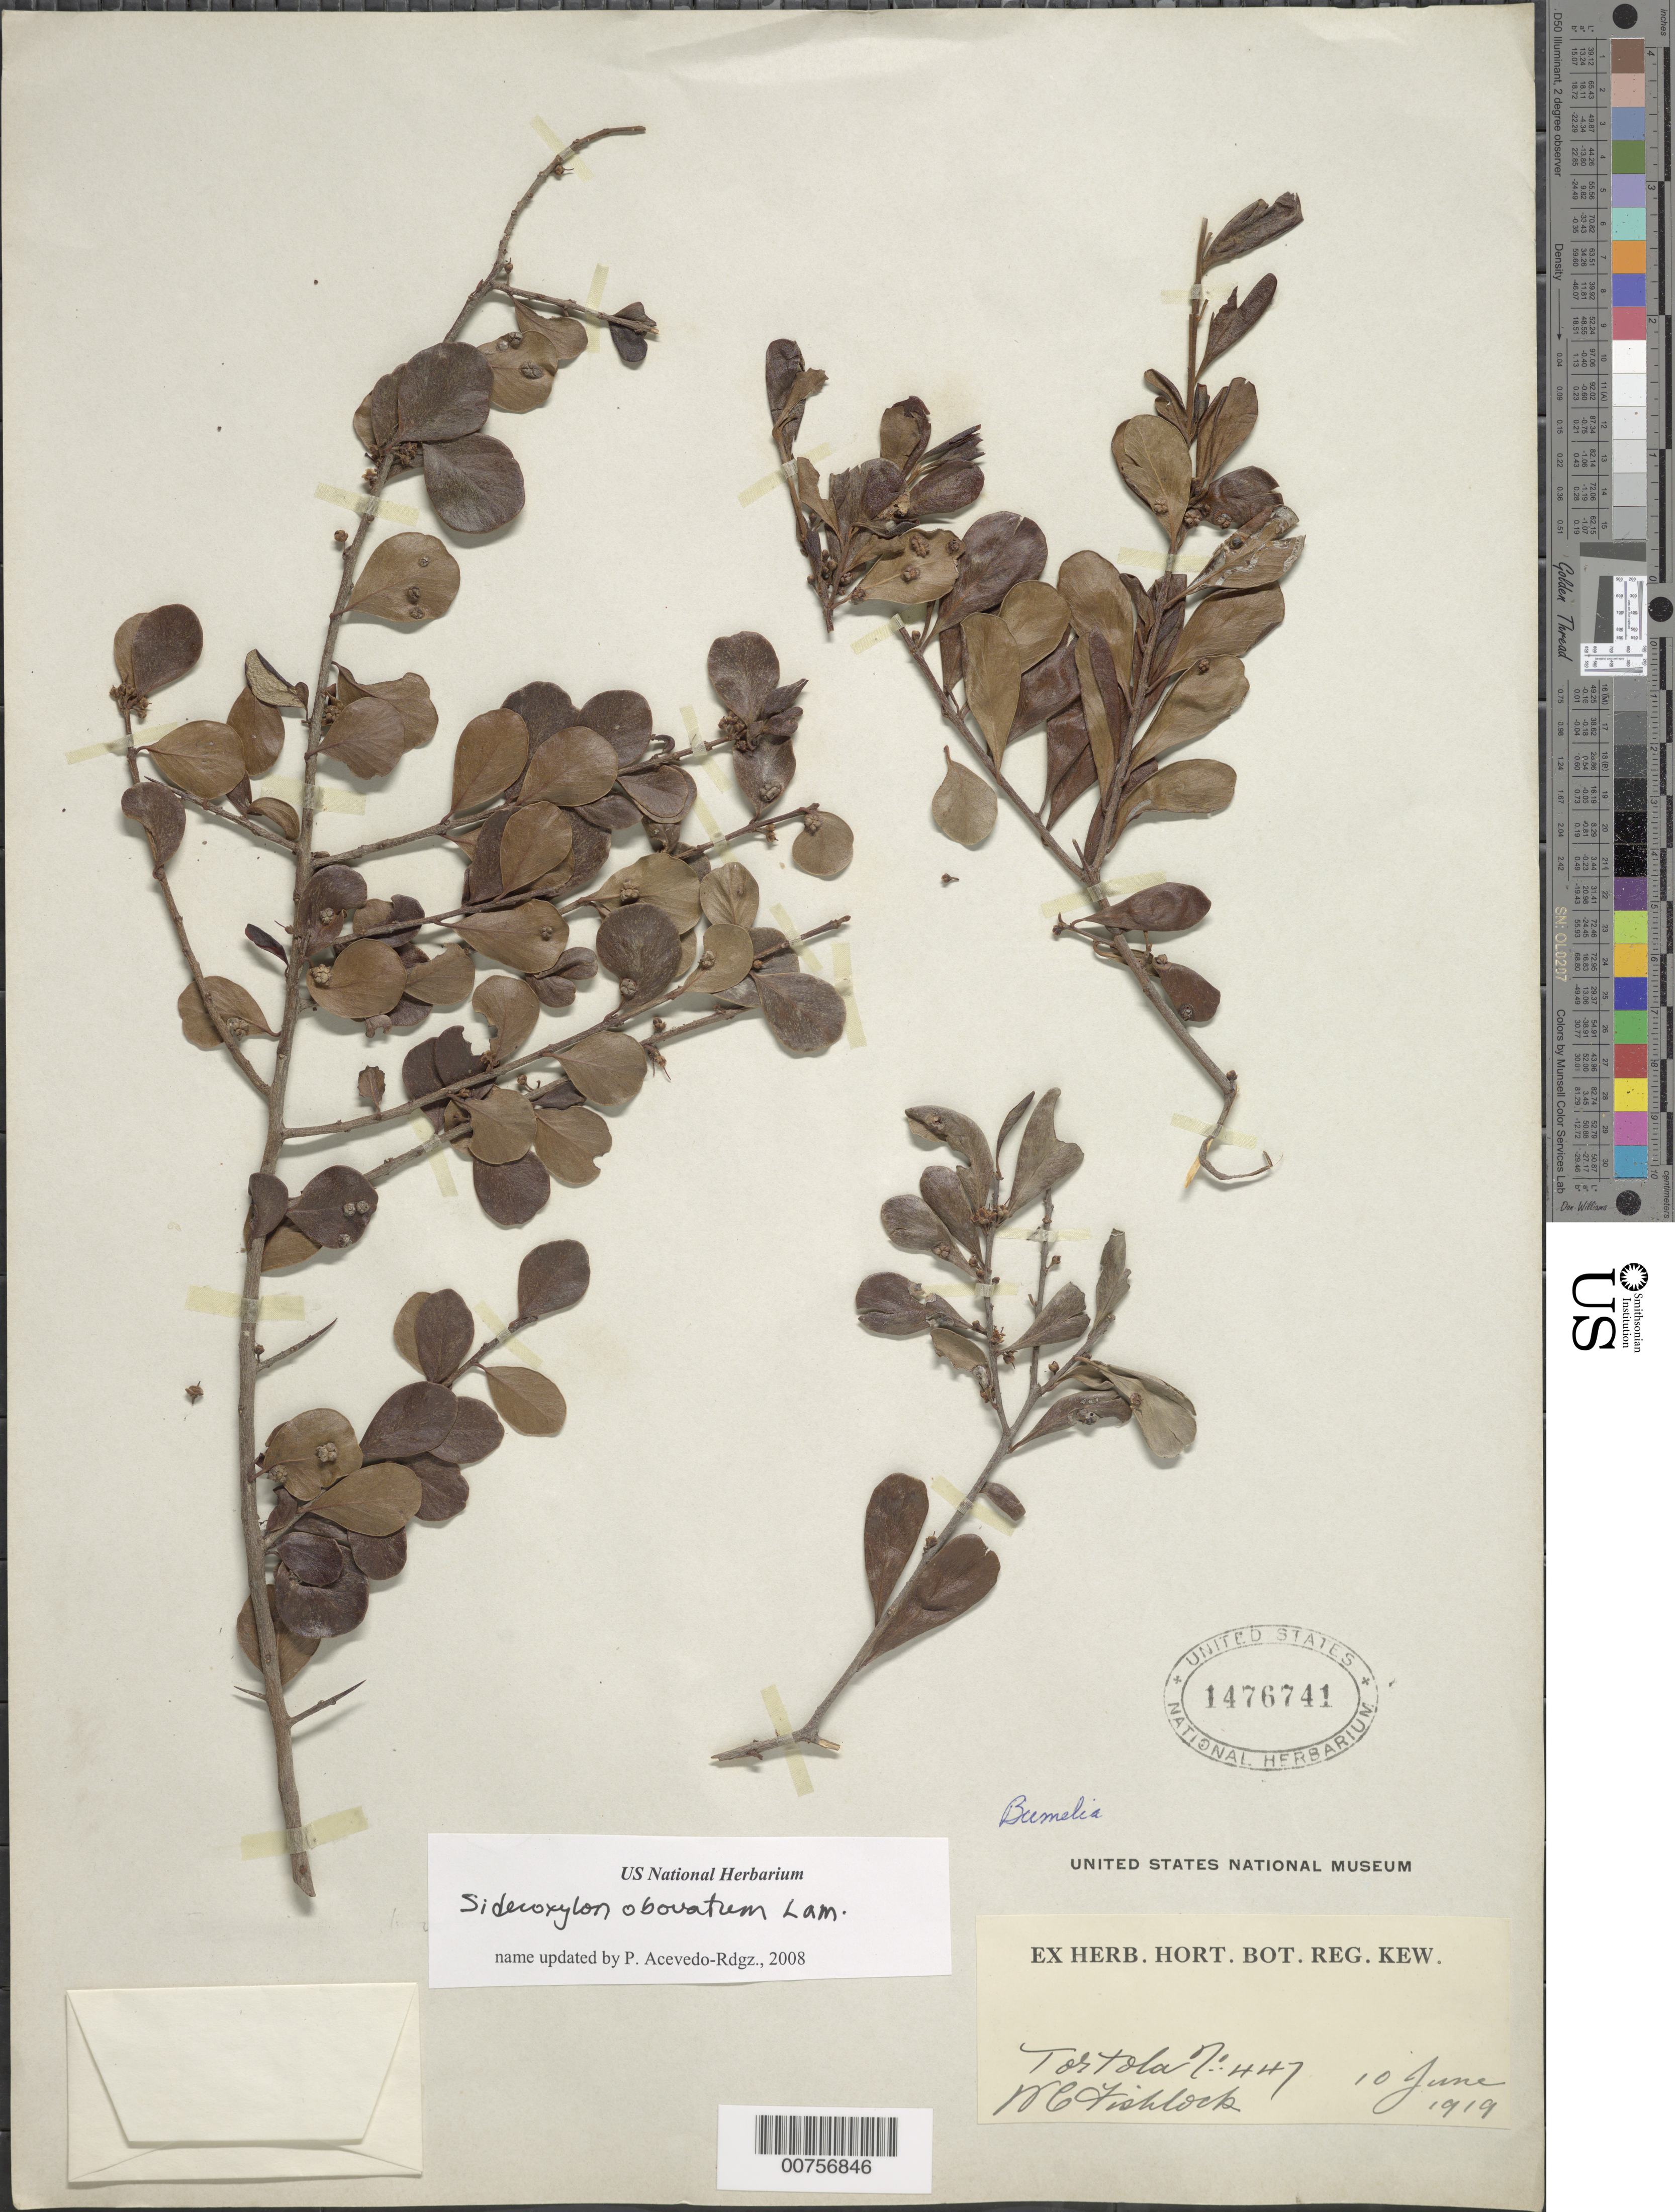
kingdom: Plantae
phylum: Tracheophyta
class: Magnoliopsida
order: Ericales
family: Sapotaceae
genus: Sideroxylon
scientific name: Sideroxylon obovatum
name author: Lam.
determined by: Acevedo-Rodríguez, P., (BOT), Smithsonian Institution - National Museum of Natural History (UNITED STATES)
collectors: W. Fishlock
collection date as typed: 10 Jun 1919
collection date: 1919-06-10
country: British Virgin Islands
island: Tortola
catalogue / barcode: US 1476741